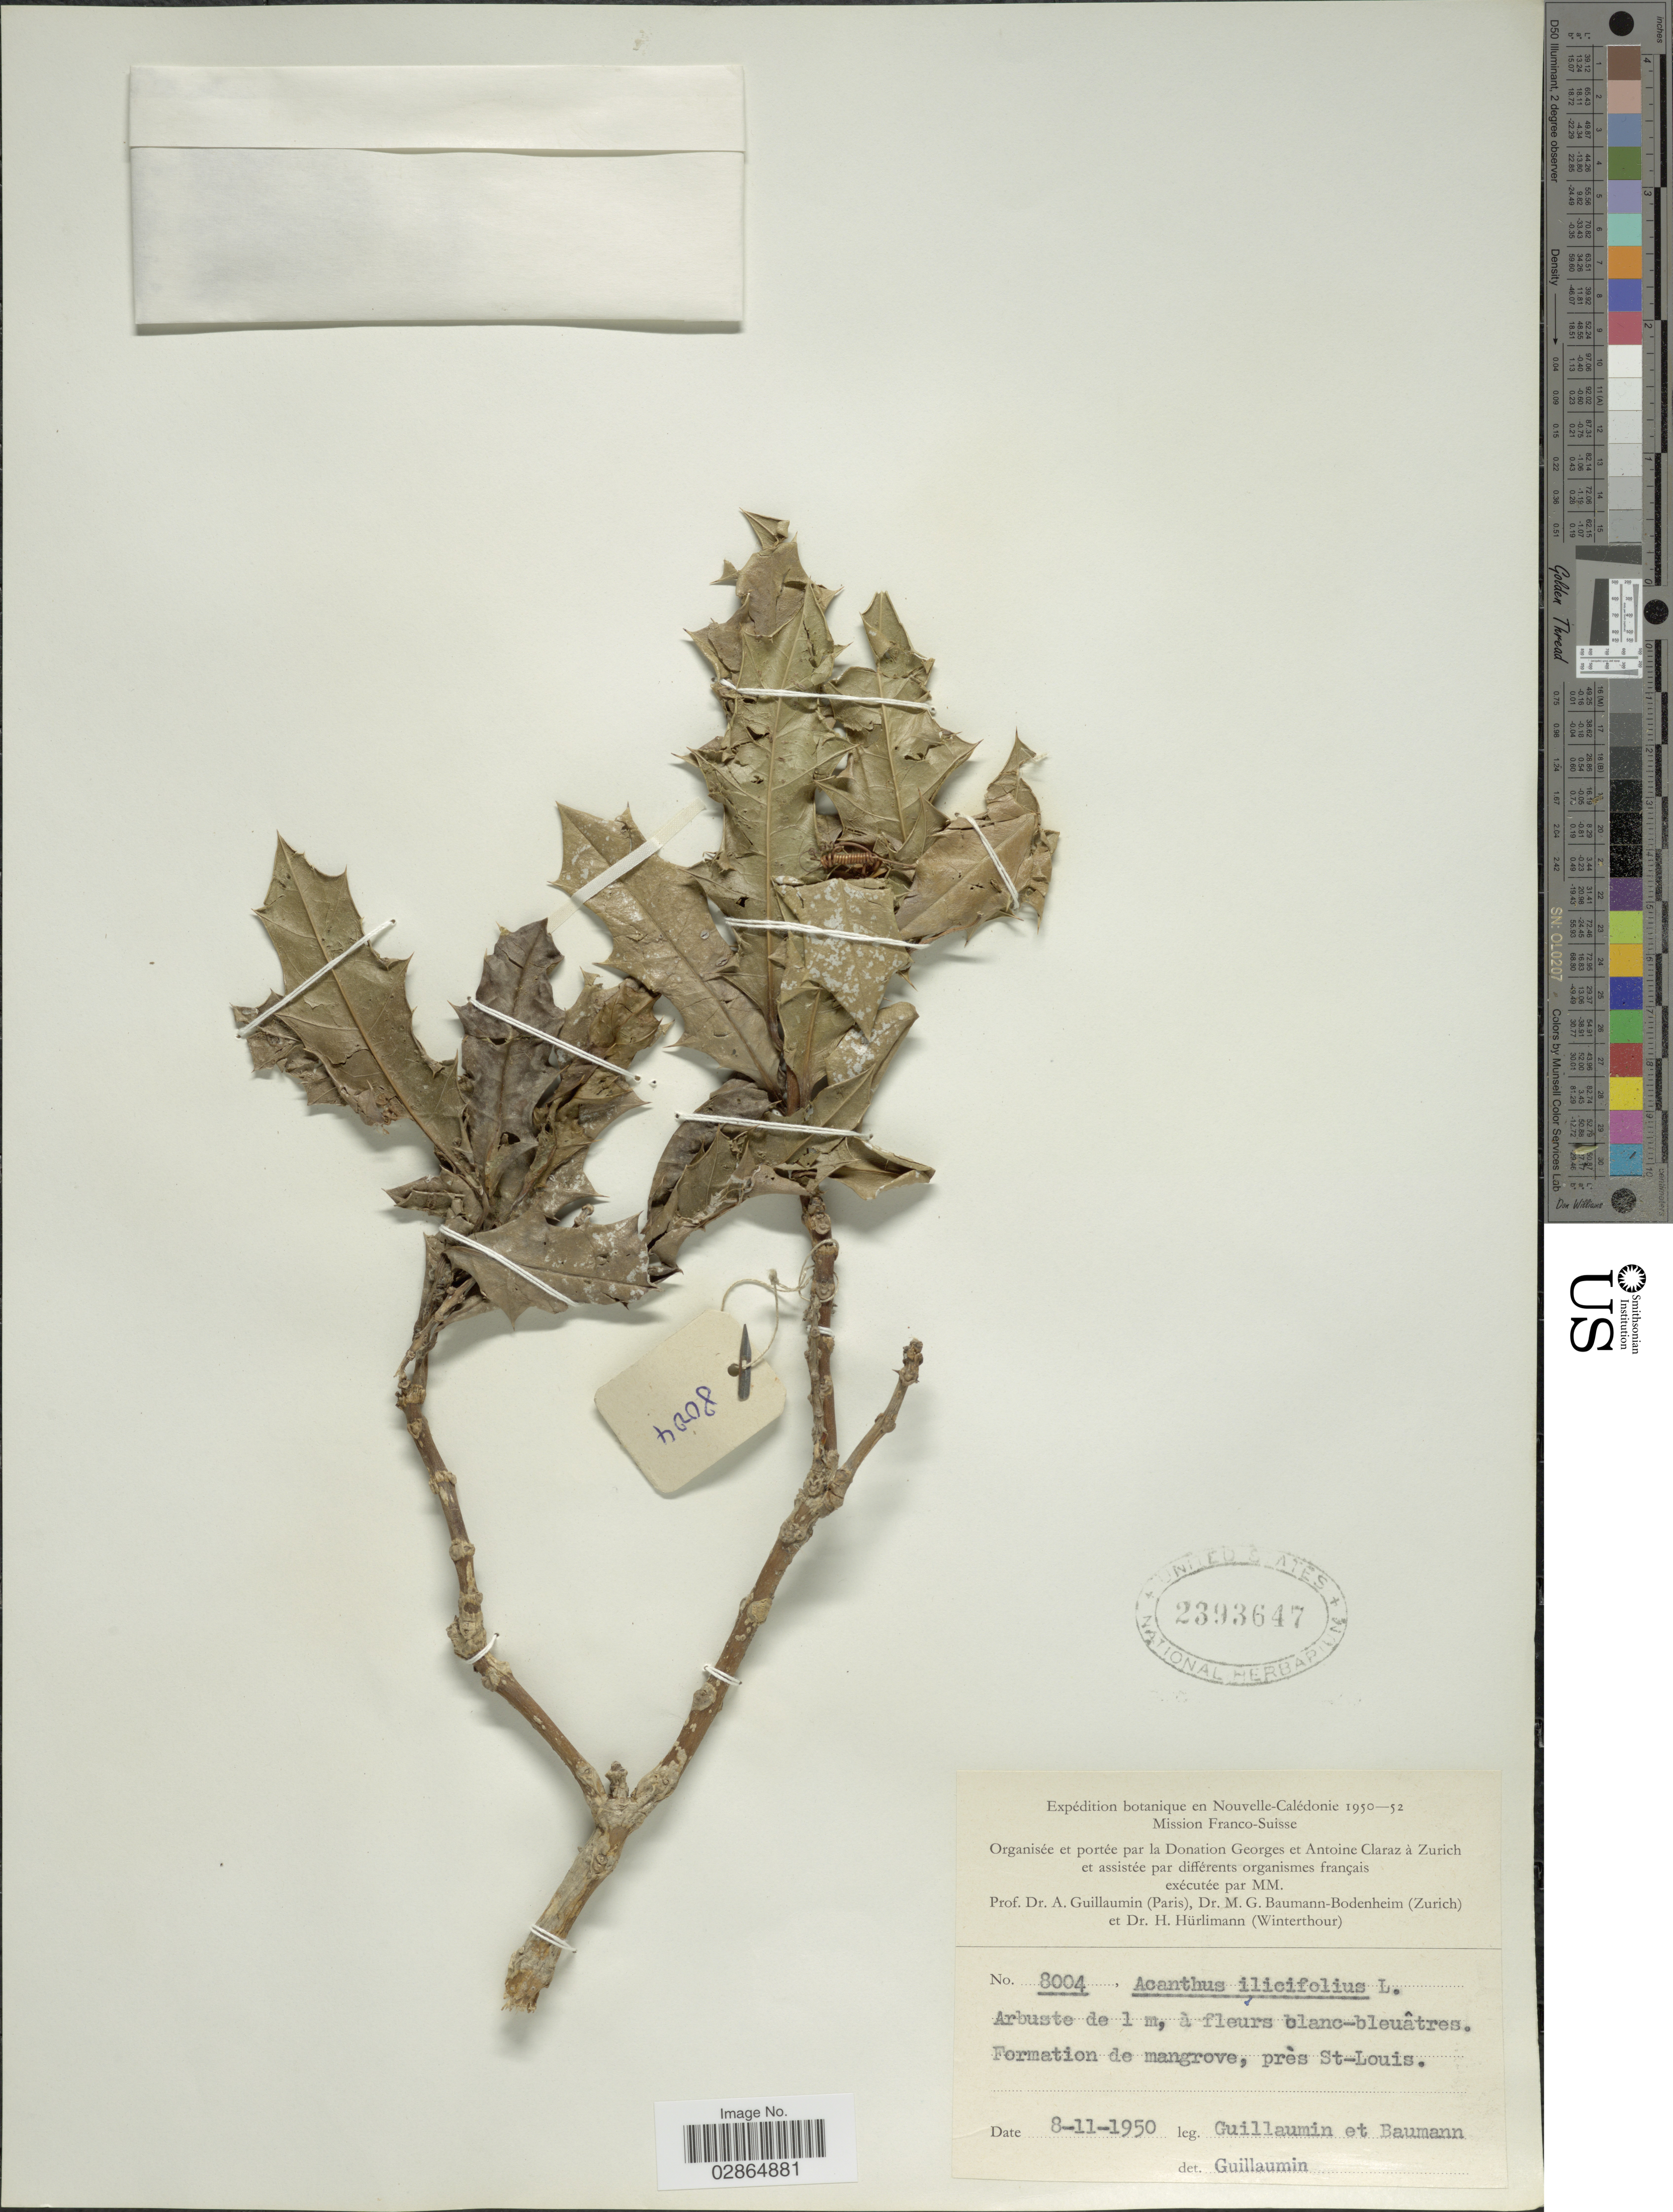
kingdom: Plantae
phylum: Tracheophyta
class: Magnoliopsida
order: Lamiales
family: Acanthaceae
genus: Acanthus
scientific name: Acanthus ilicifolius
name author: L.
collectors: A. Guillaumin & M. G. Baumann-Bodenheim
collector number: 8004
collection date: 1950-11-08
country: New Caledonia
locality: Nouvelle-Calédonia, Mission Franco-Suisse, près St-Louis.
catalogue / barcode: US 2393647